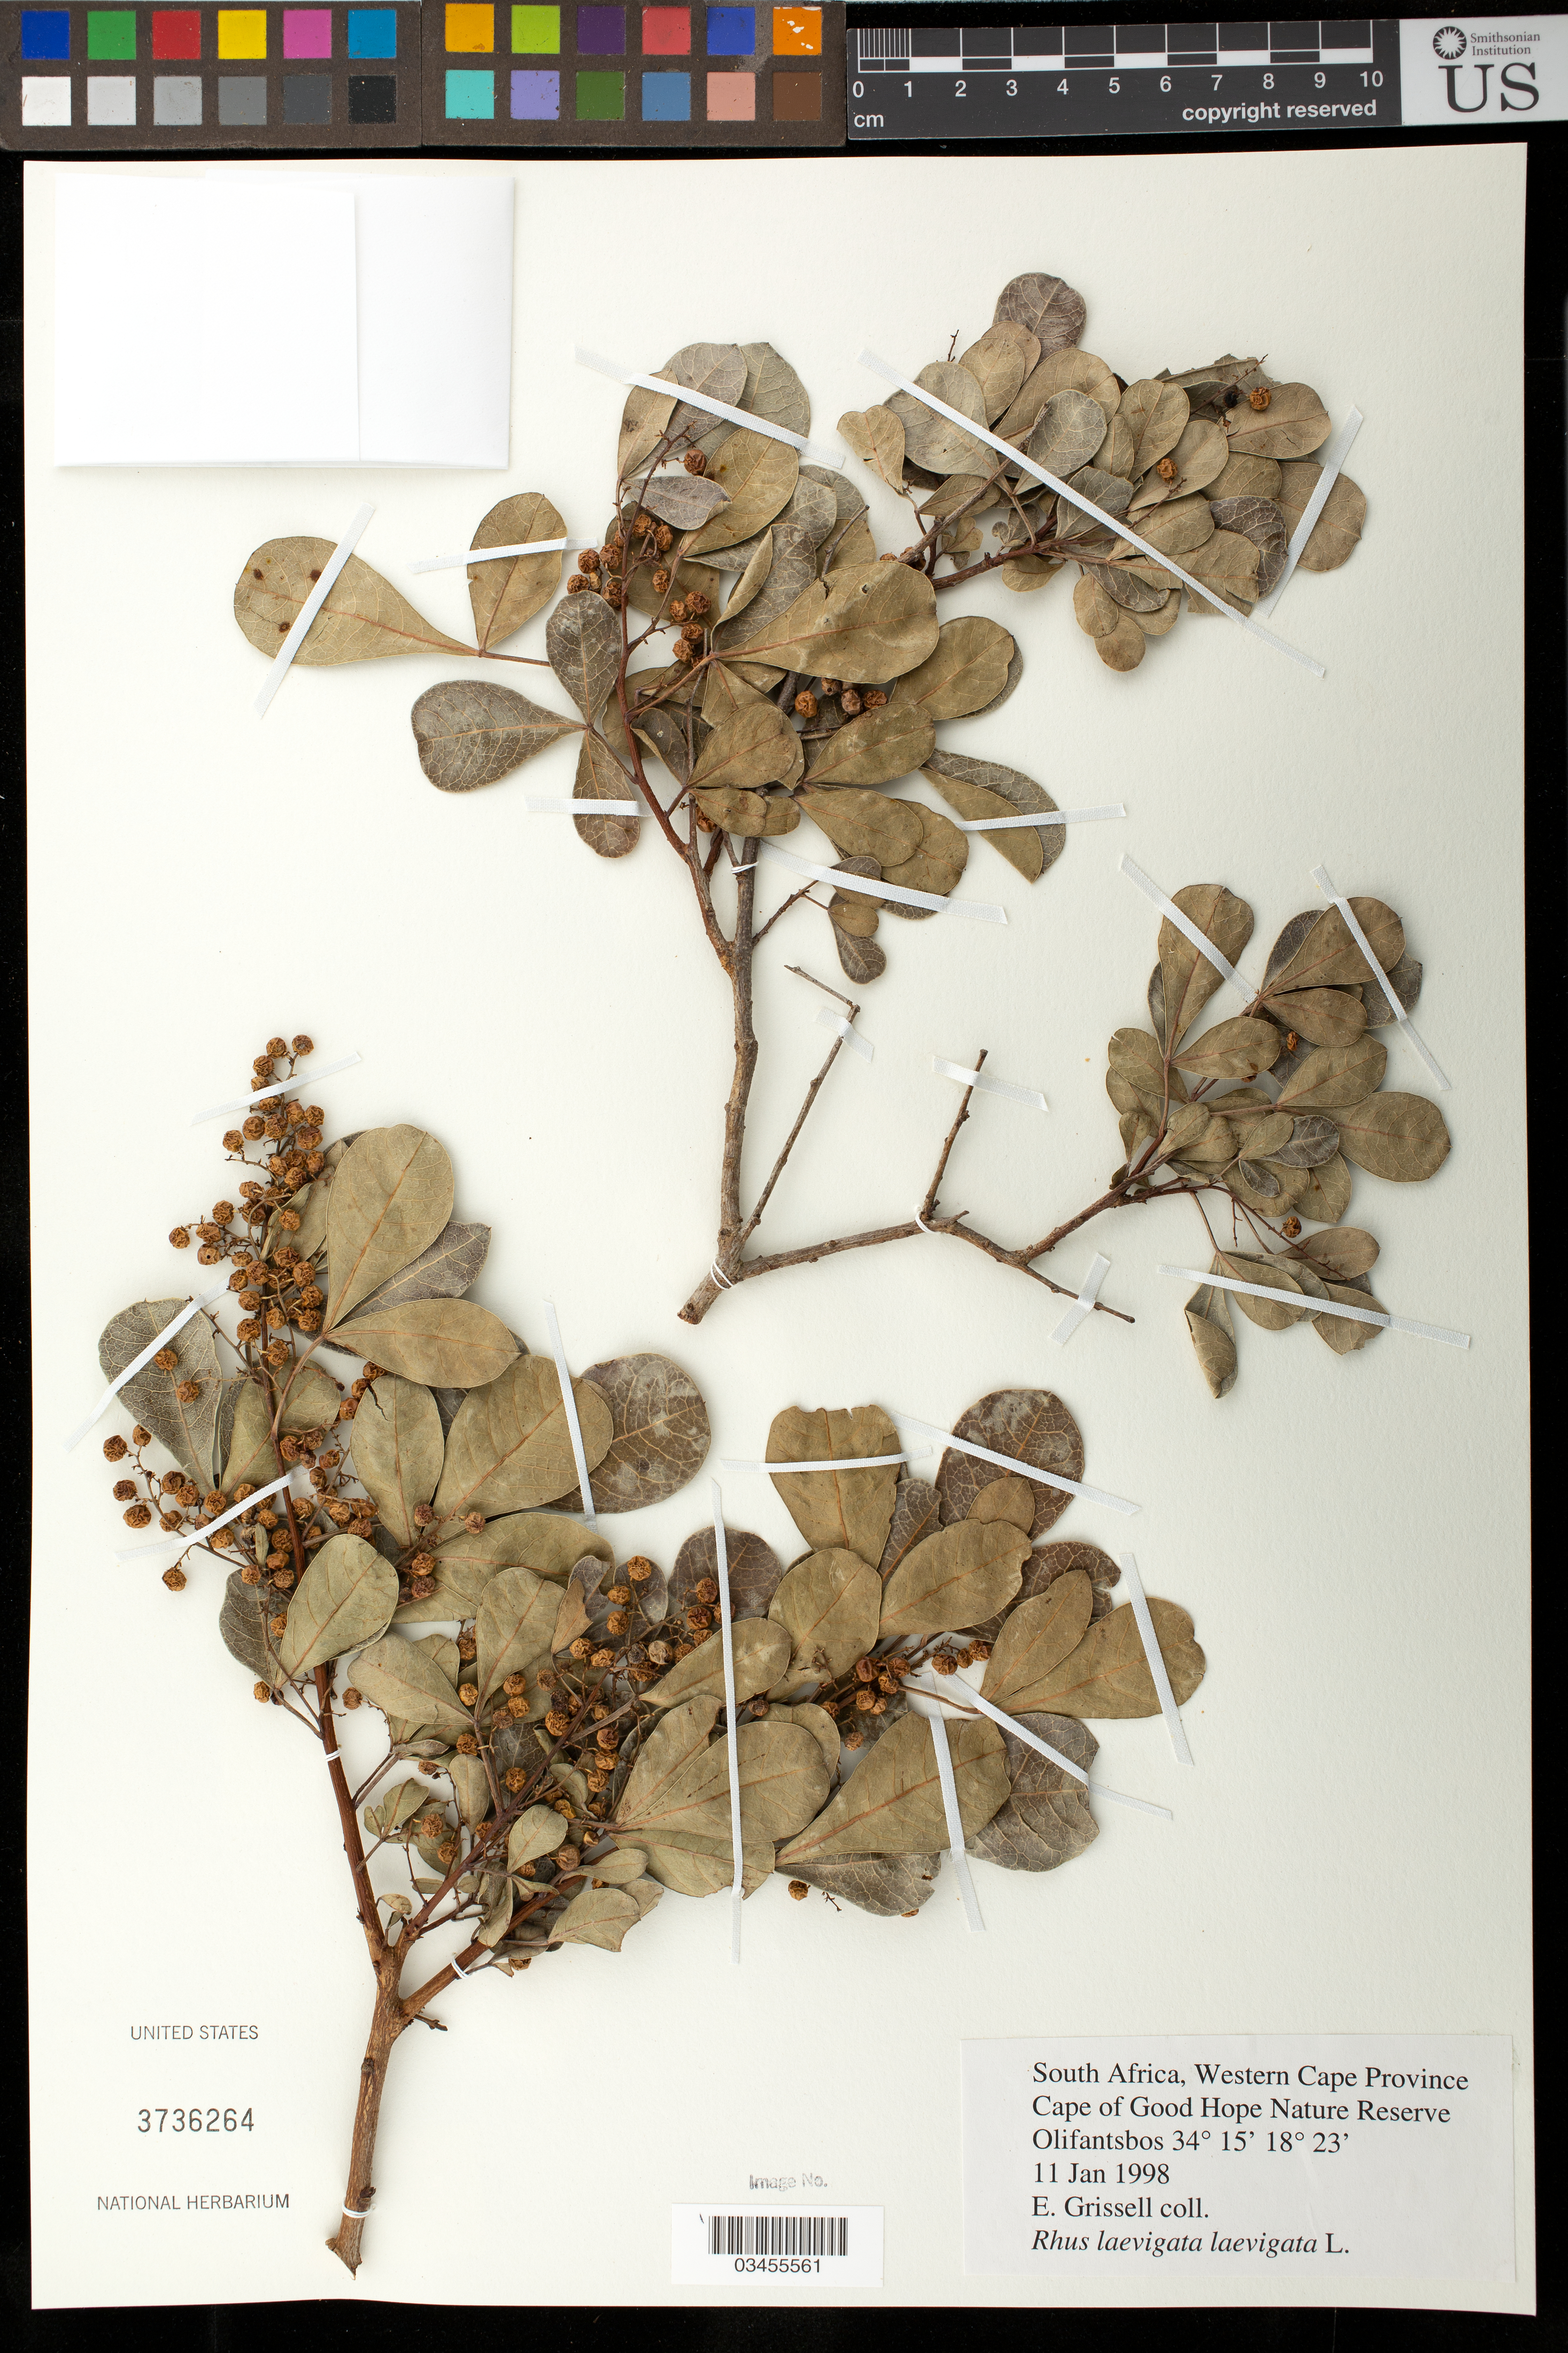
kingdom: Plantae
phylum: Tracheophyta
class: Magnoliopsida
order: Sapindales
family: Anacardiaceae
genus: Rhus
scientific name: Rhus laevigata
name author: L.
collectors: E. Grissell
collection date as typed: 11 Jan 1998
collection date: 1998-01-11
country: South Africa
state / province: Western Cape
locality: Cape of Good Hope Nature Reserve, Olifantsbos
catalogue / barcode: US 3736264